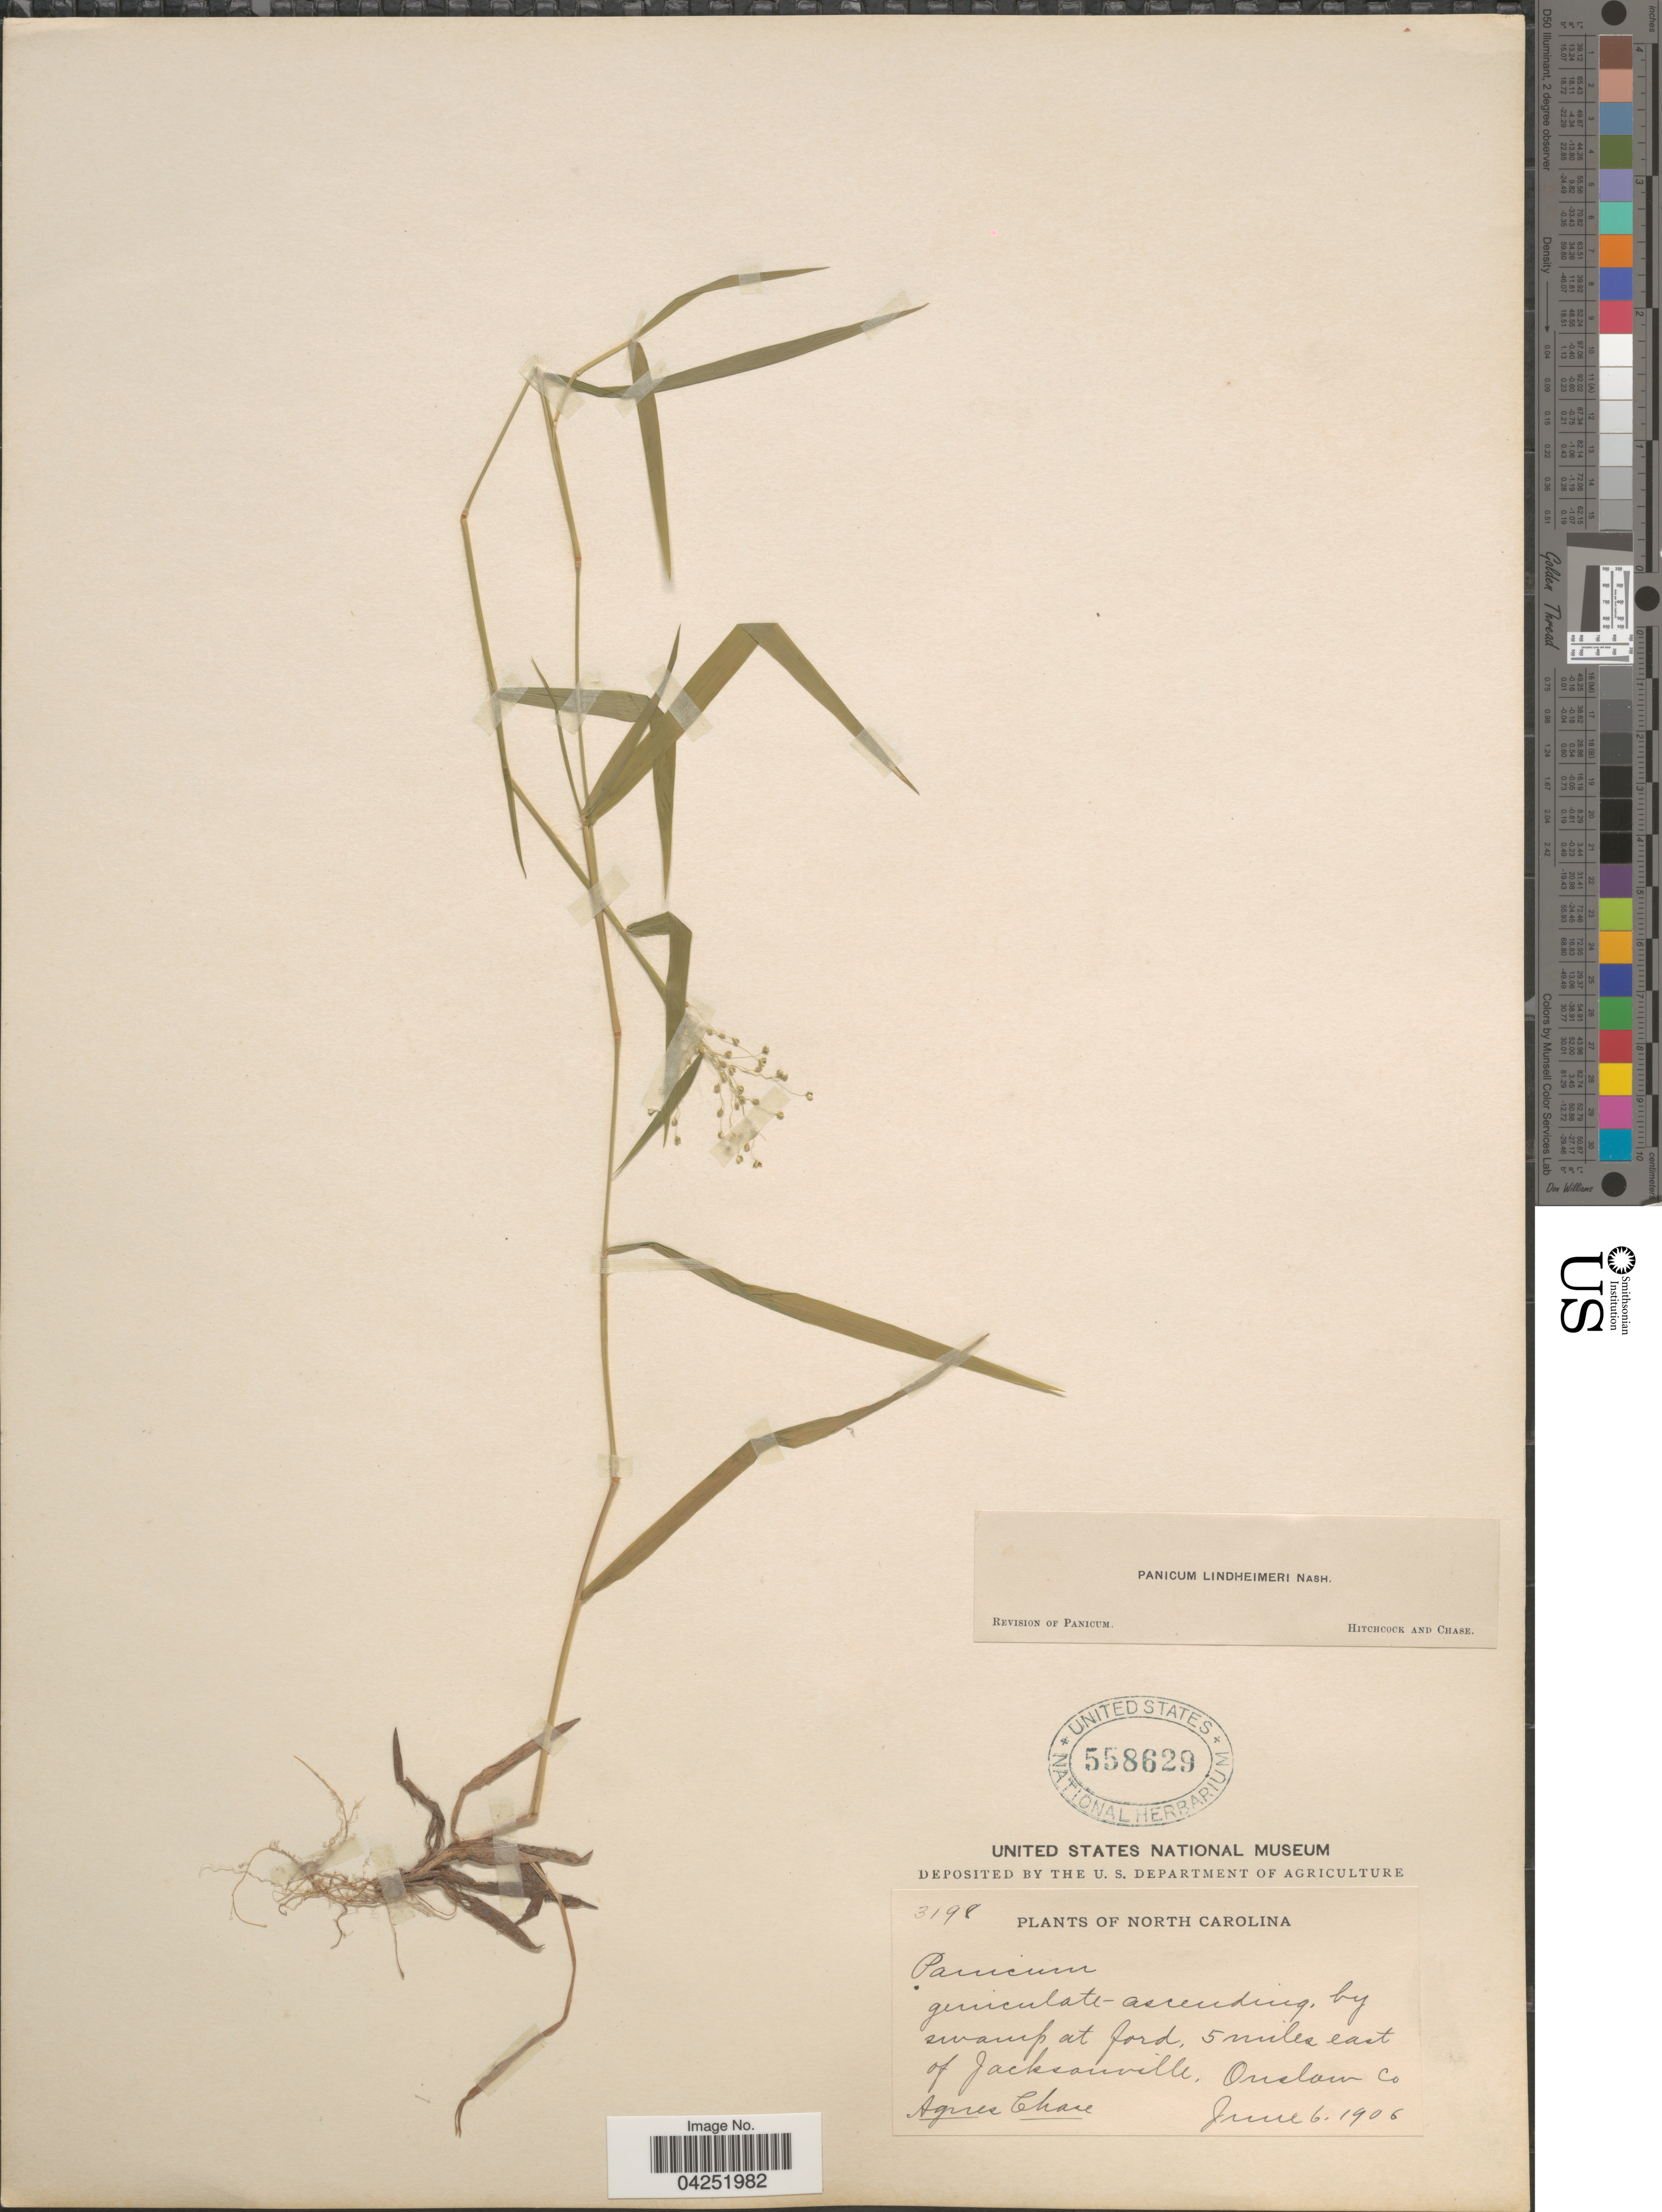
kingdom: Plantae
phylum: Tracheophyta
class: Liliopsida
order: Poales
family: Poaceae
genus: Dichanthelium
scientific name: Dichanthelium acuminatum var. lindheimeri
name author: (Nash) Gould & C.A. Clark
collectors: A. Chase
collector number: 3198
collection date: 1906-06-06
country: United States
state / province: North Carolina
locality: By swamp at ford, 5 miles east of Jacksonville, Onslow Co.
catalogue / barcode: US 558629